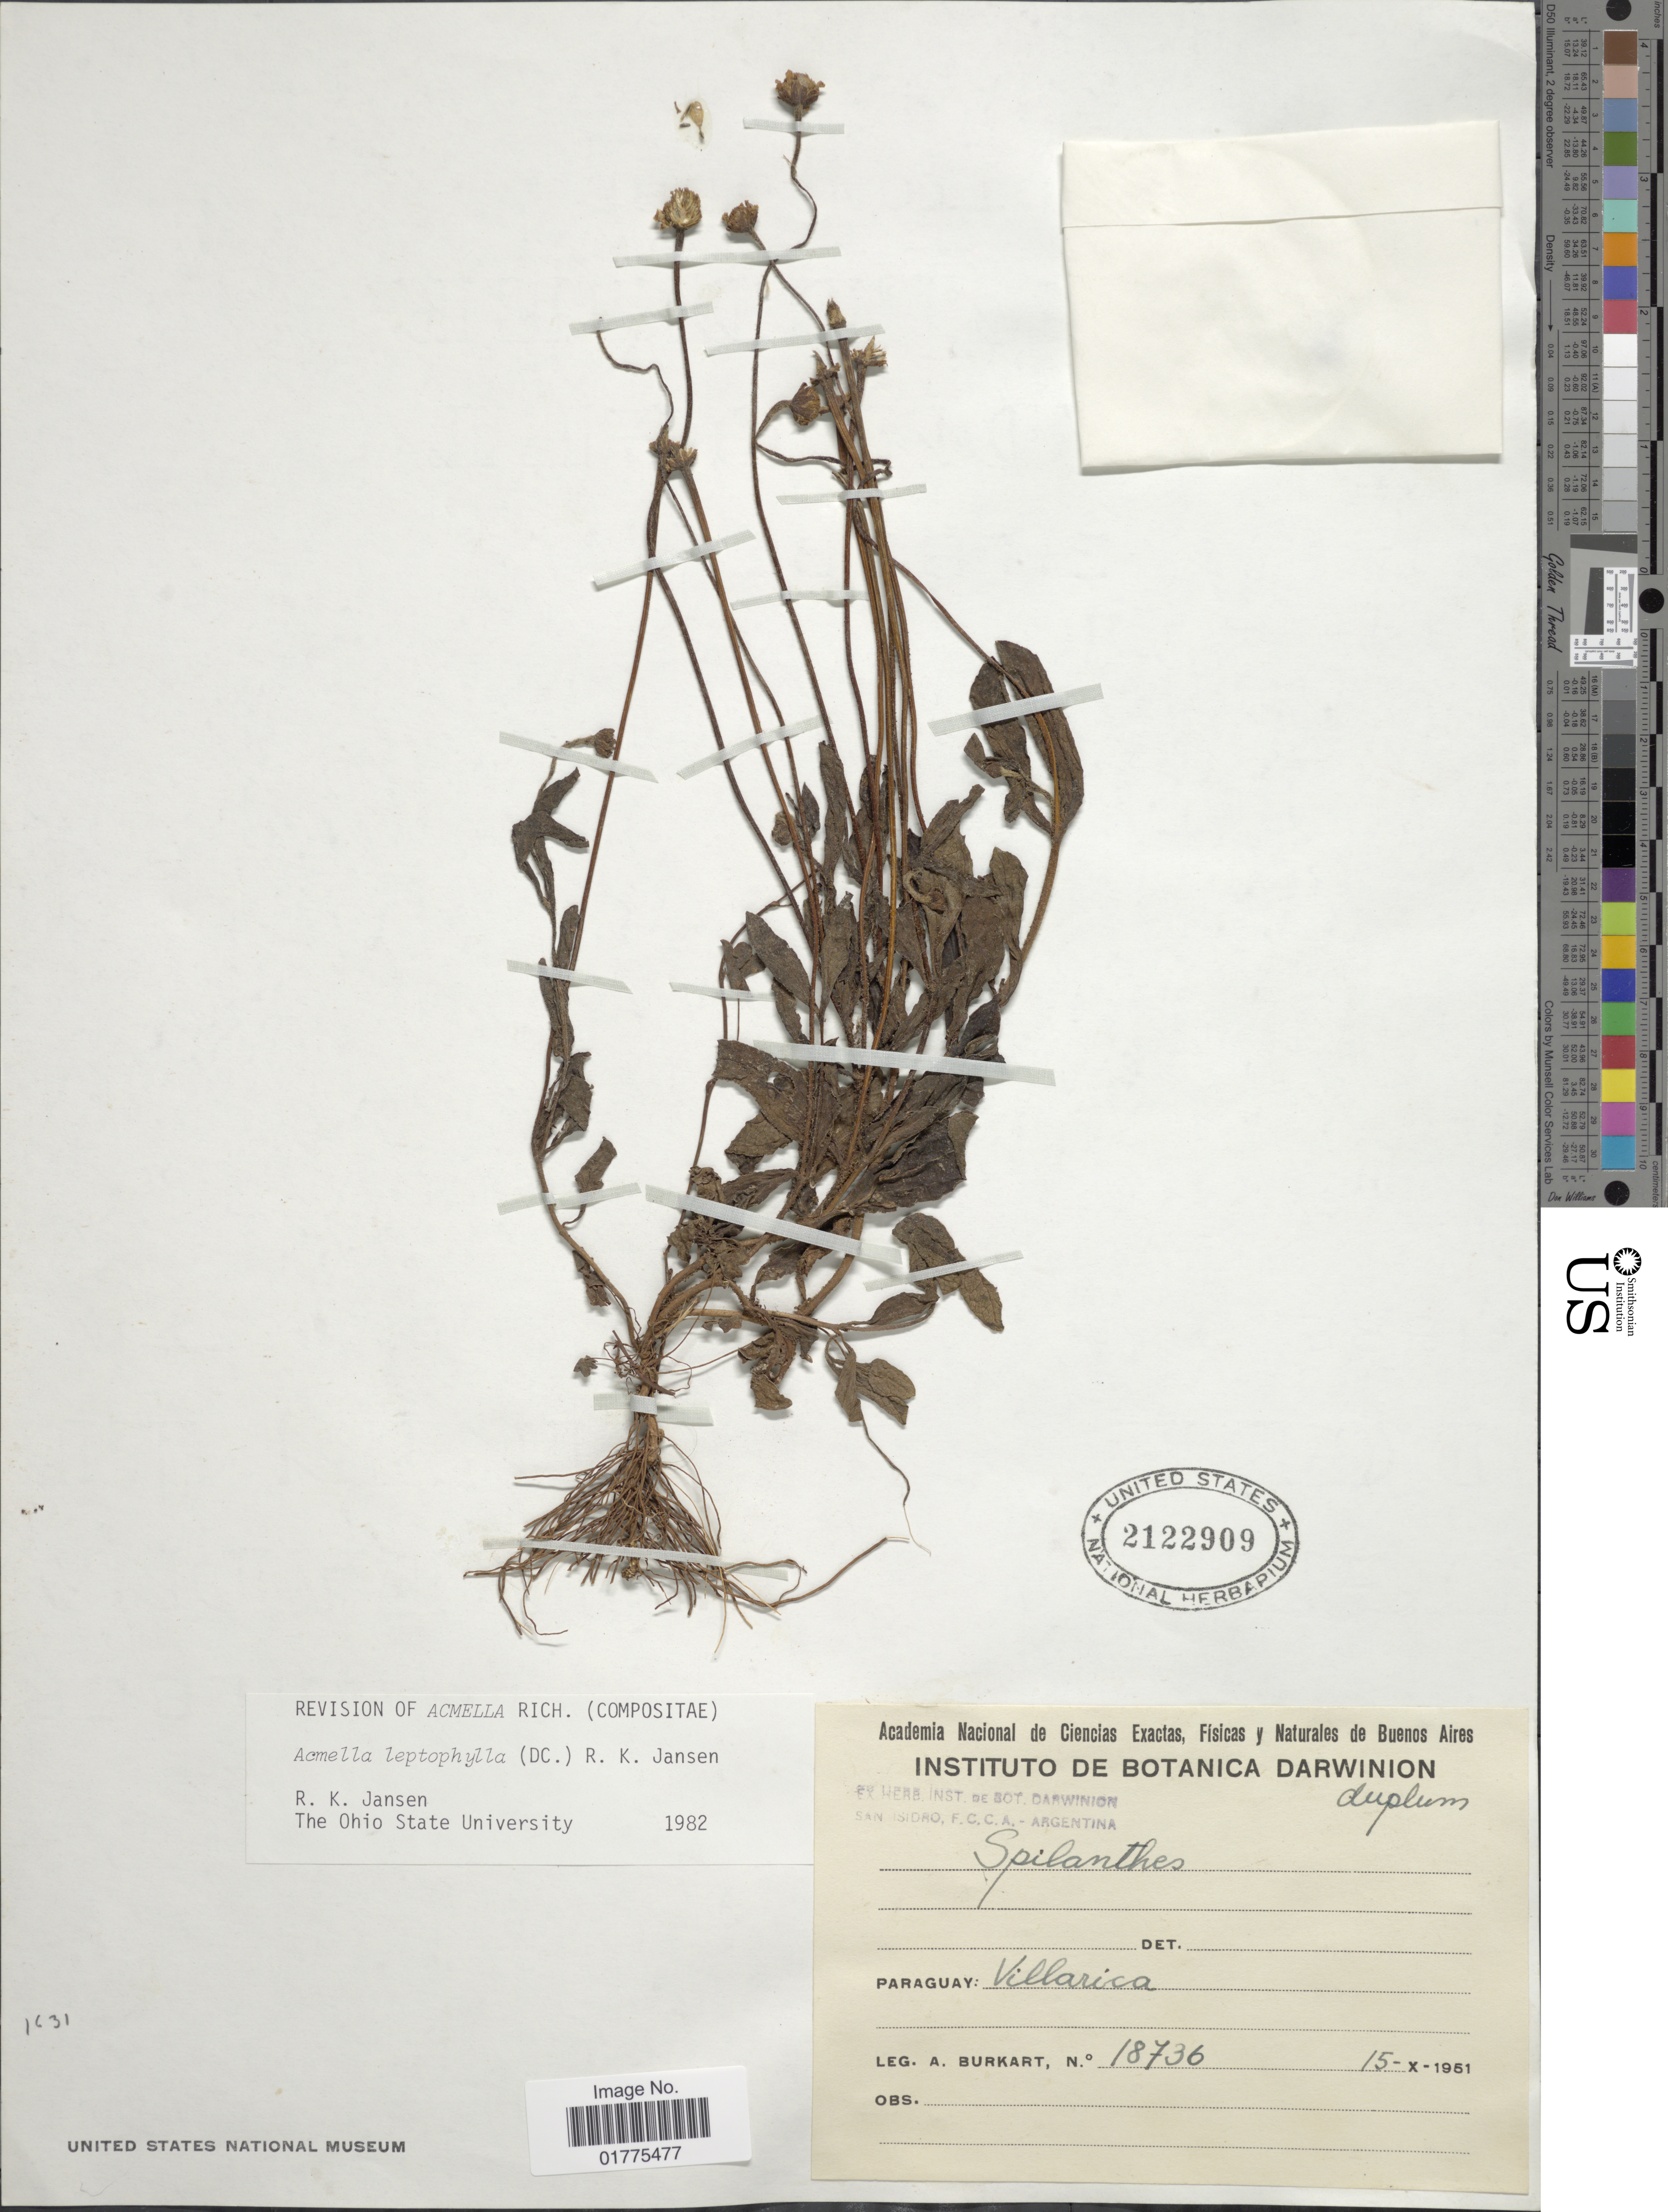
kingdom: Plantae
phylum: Tracheophyta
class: Magnoliopsida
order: Asterales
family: Asteraceae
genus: Acmella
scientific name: Acmella leptophylla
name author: (DC.) R.K. Jansen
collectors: A. E. Burkart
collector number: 18736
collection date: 1951-10-15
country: Paraguay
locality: Villarica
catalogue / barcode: US 2122909